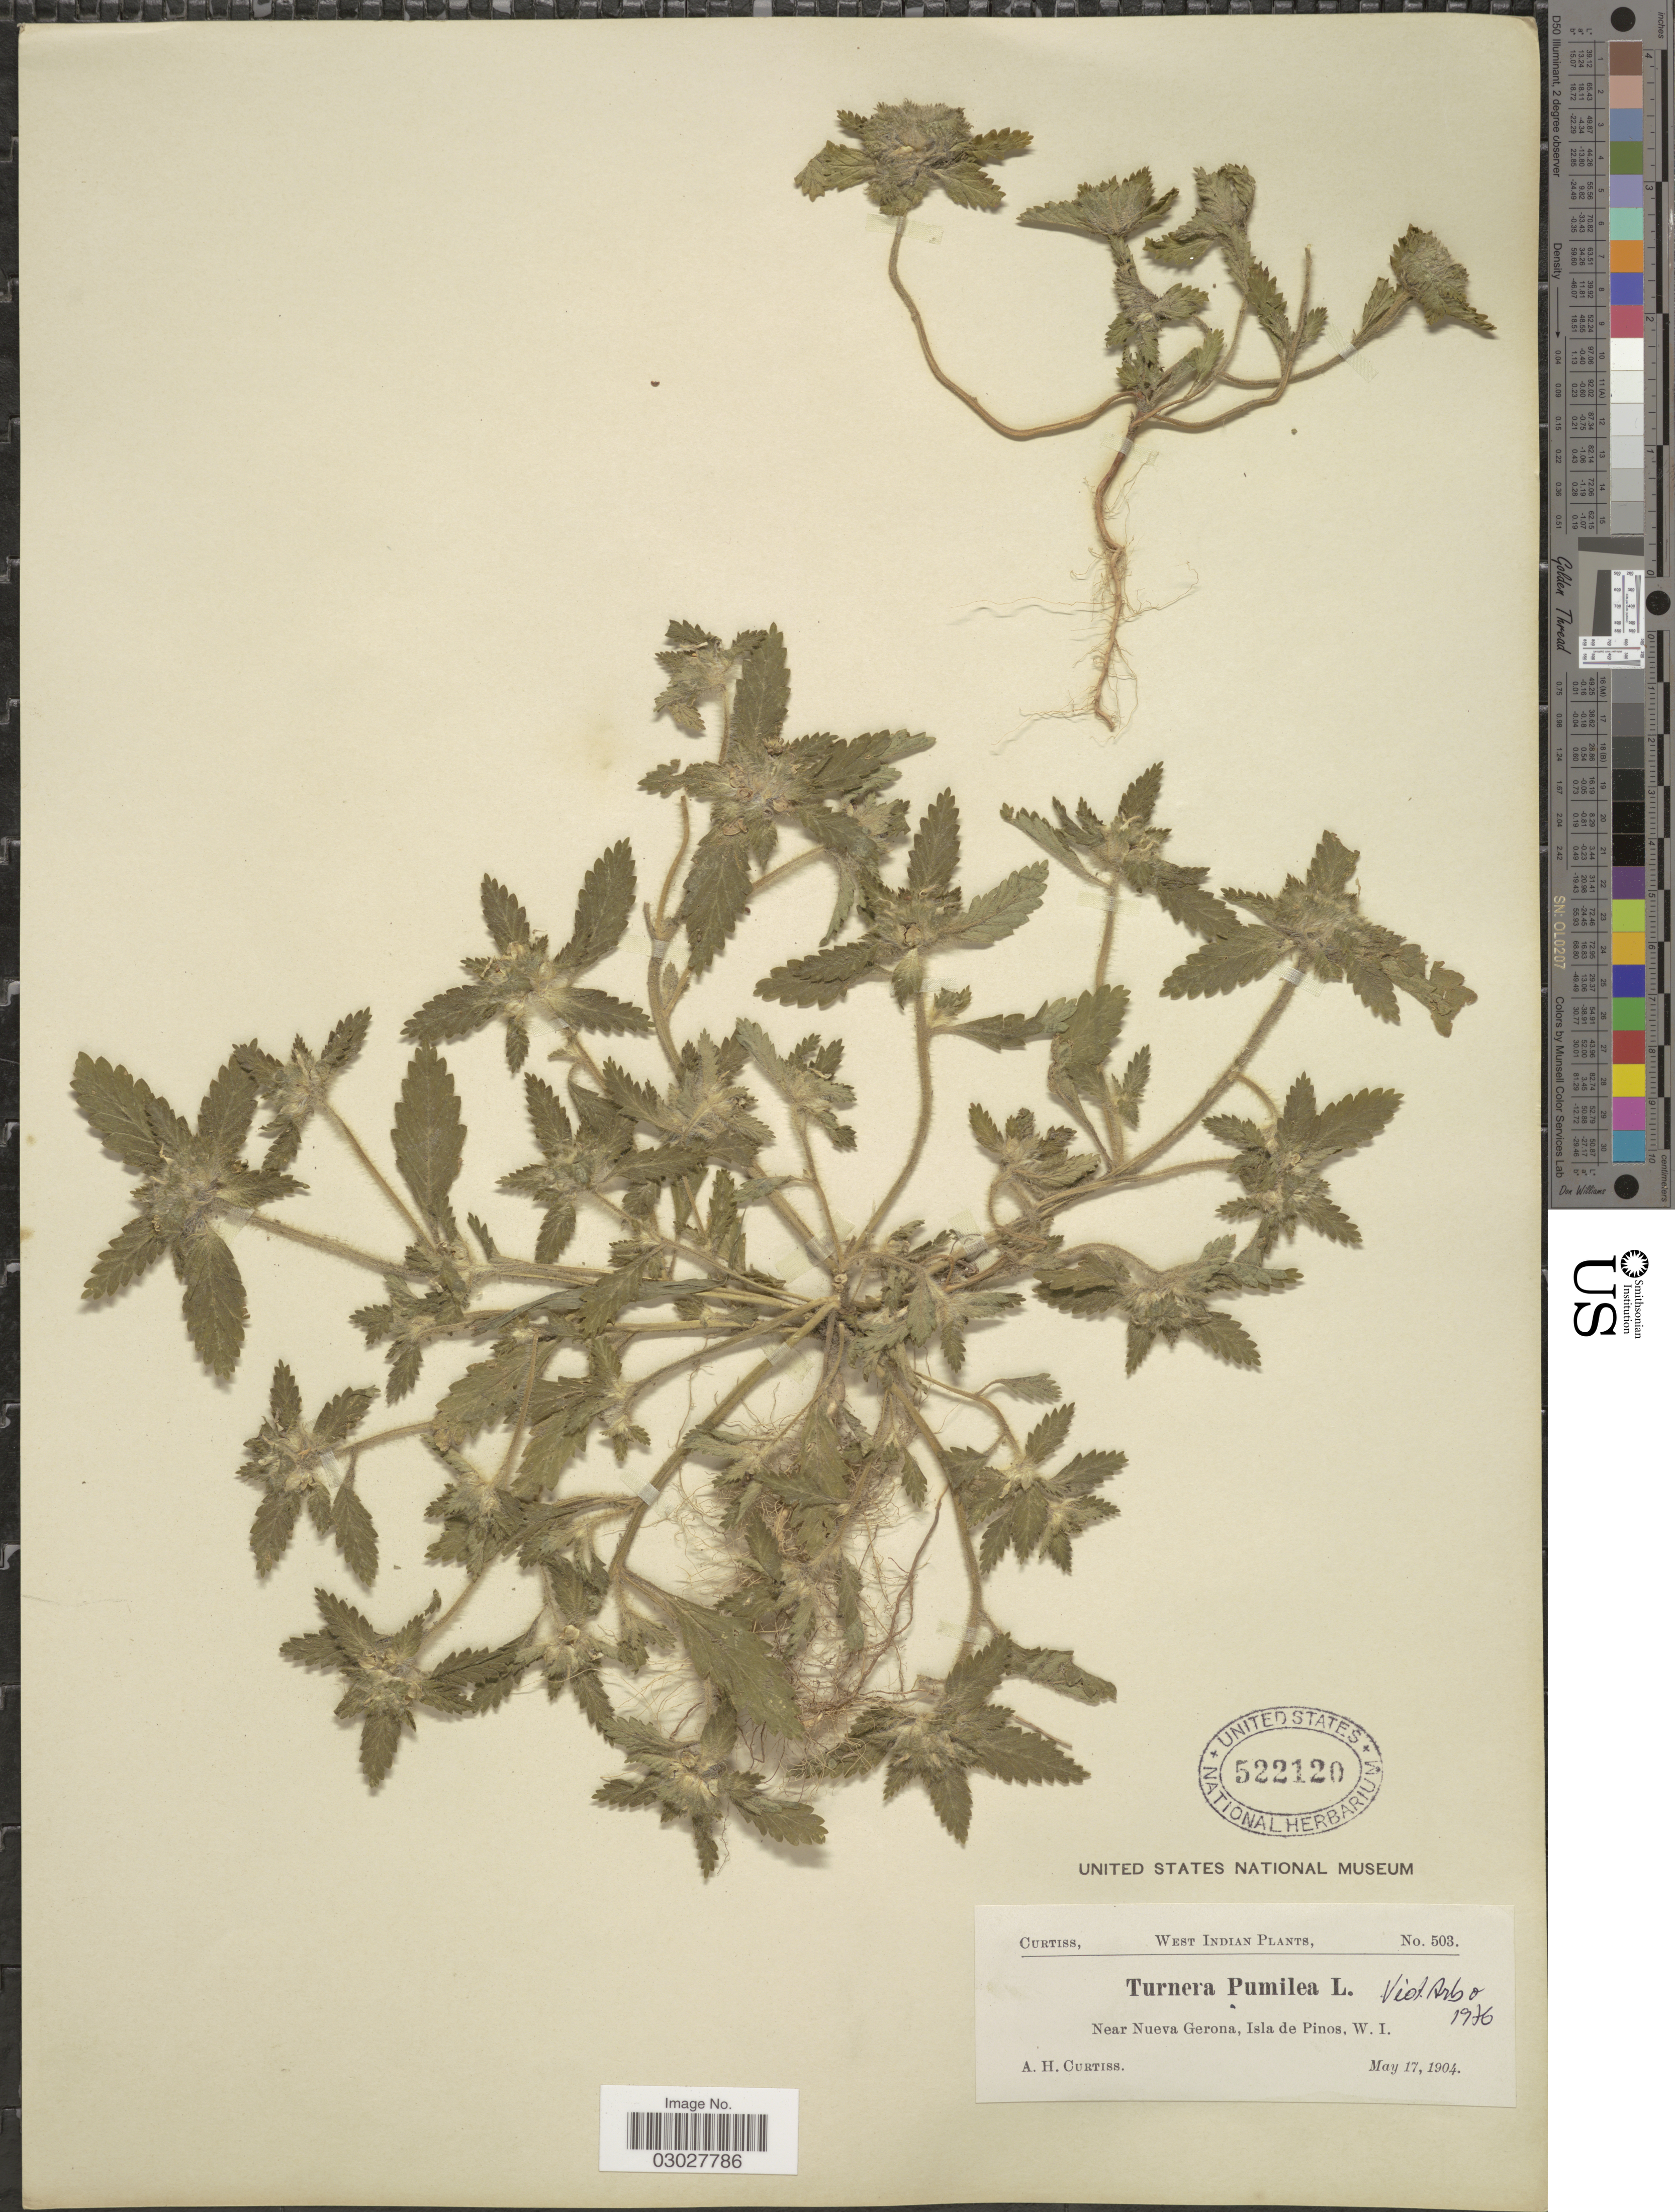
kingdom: Plantae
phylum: Tracheophyta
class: Magnoliopsida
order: Malpighiales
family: Turneraceae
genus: Turnera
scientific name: Turnera pumilea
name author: L.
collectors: A. H. Curtiss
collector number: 503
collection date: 1904-05-17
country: Cuba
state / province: Isla de la Juventud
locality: Near Nueva Gerona, Isla de Pinos, W.I.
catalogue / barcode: US 522120